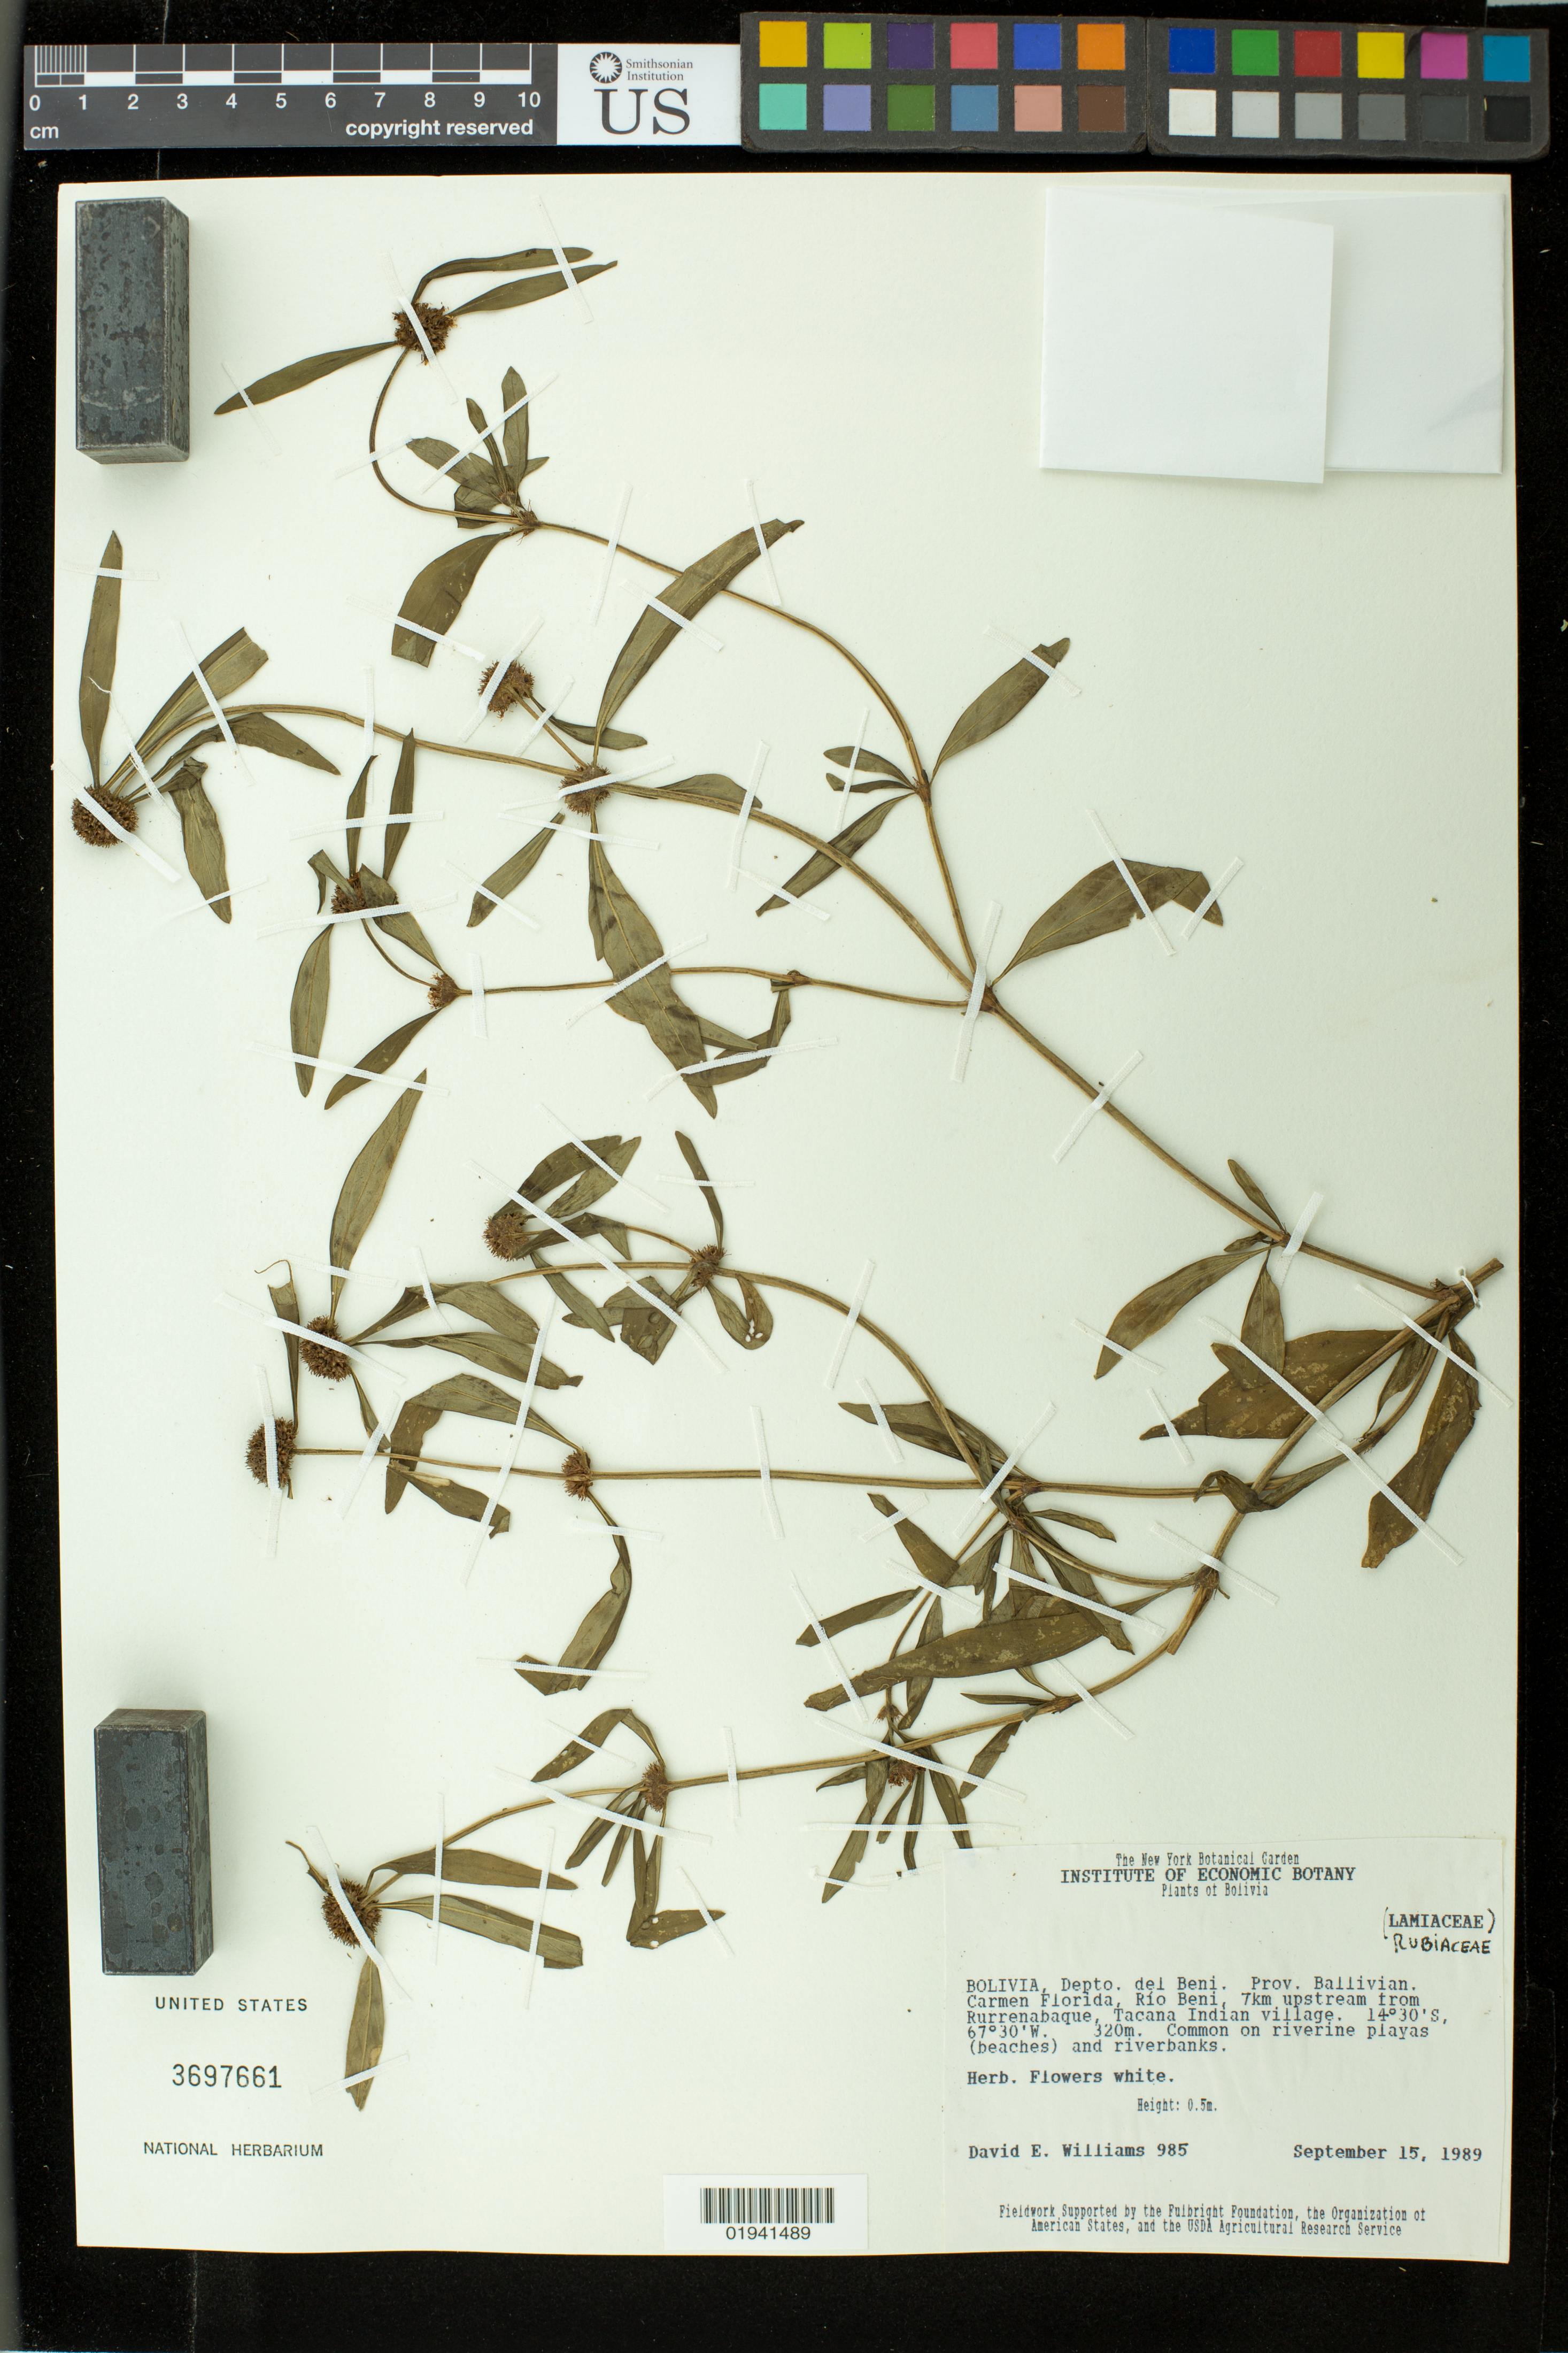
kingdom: Plantae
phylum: Tracheophyta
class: Magnoliopsida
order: Gentianales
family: Rubiaceae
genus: Borreria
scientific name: Borreria sp.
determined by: Florentin, Mariela Nunez, (CTES), Instituto de Botanica del Nordeste (ARGENTINA)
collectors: D. E. Williams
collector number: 985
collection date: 1989-09-15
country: Bolivia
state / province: Beni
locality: Bolivia: Depto. del Beni, Prov. Ballivian, Carmen Florida, Rio Beni, 7 km upstream from Rurrenabaque, Tacana Indian village.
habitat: riverine playas and riverbanks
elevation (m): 320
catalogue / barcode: US 3697661